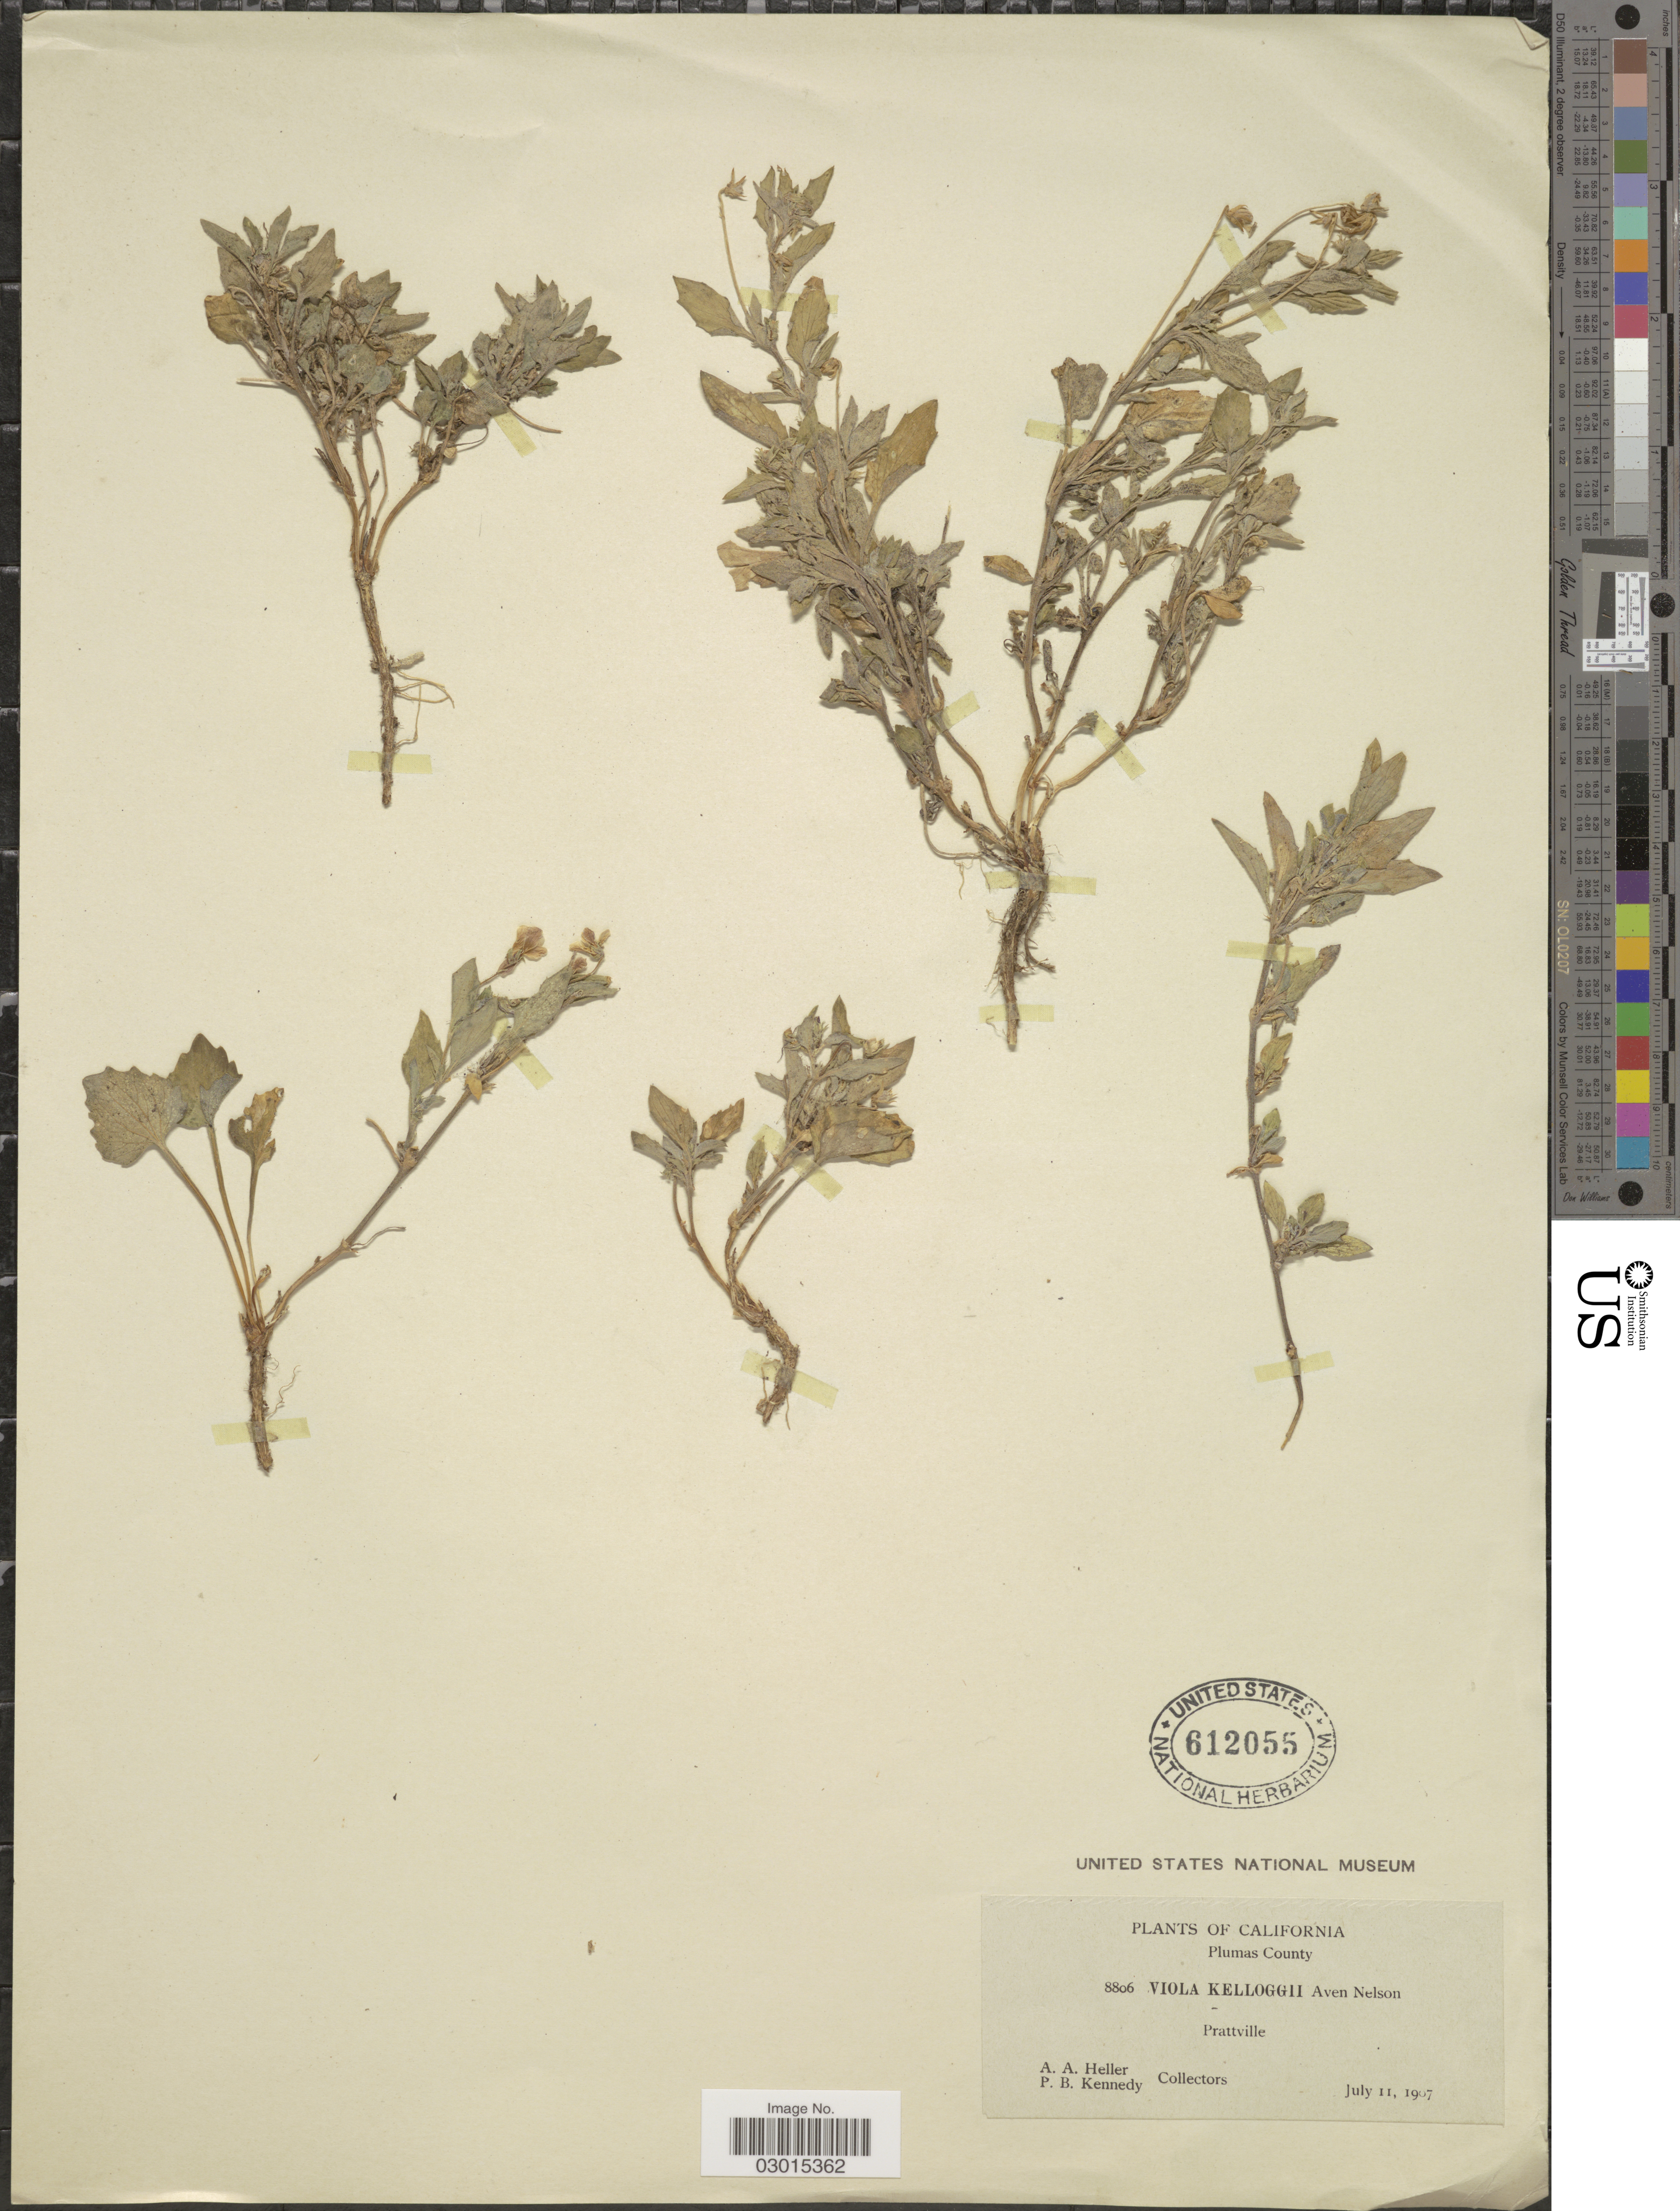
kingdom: Plantae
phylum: Tracheophyta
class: Magnoliopsida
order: Malpighiales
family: Violaceae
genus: Viola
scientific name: Viola kelloggii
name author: A. Nelson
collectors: A. A. Heller & P. B. Kennedy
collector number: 8806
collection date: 1907-07-11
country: United States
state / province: California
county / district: Plumas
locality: Plumas County. Prattville.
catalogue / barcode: US 612055